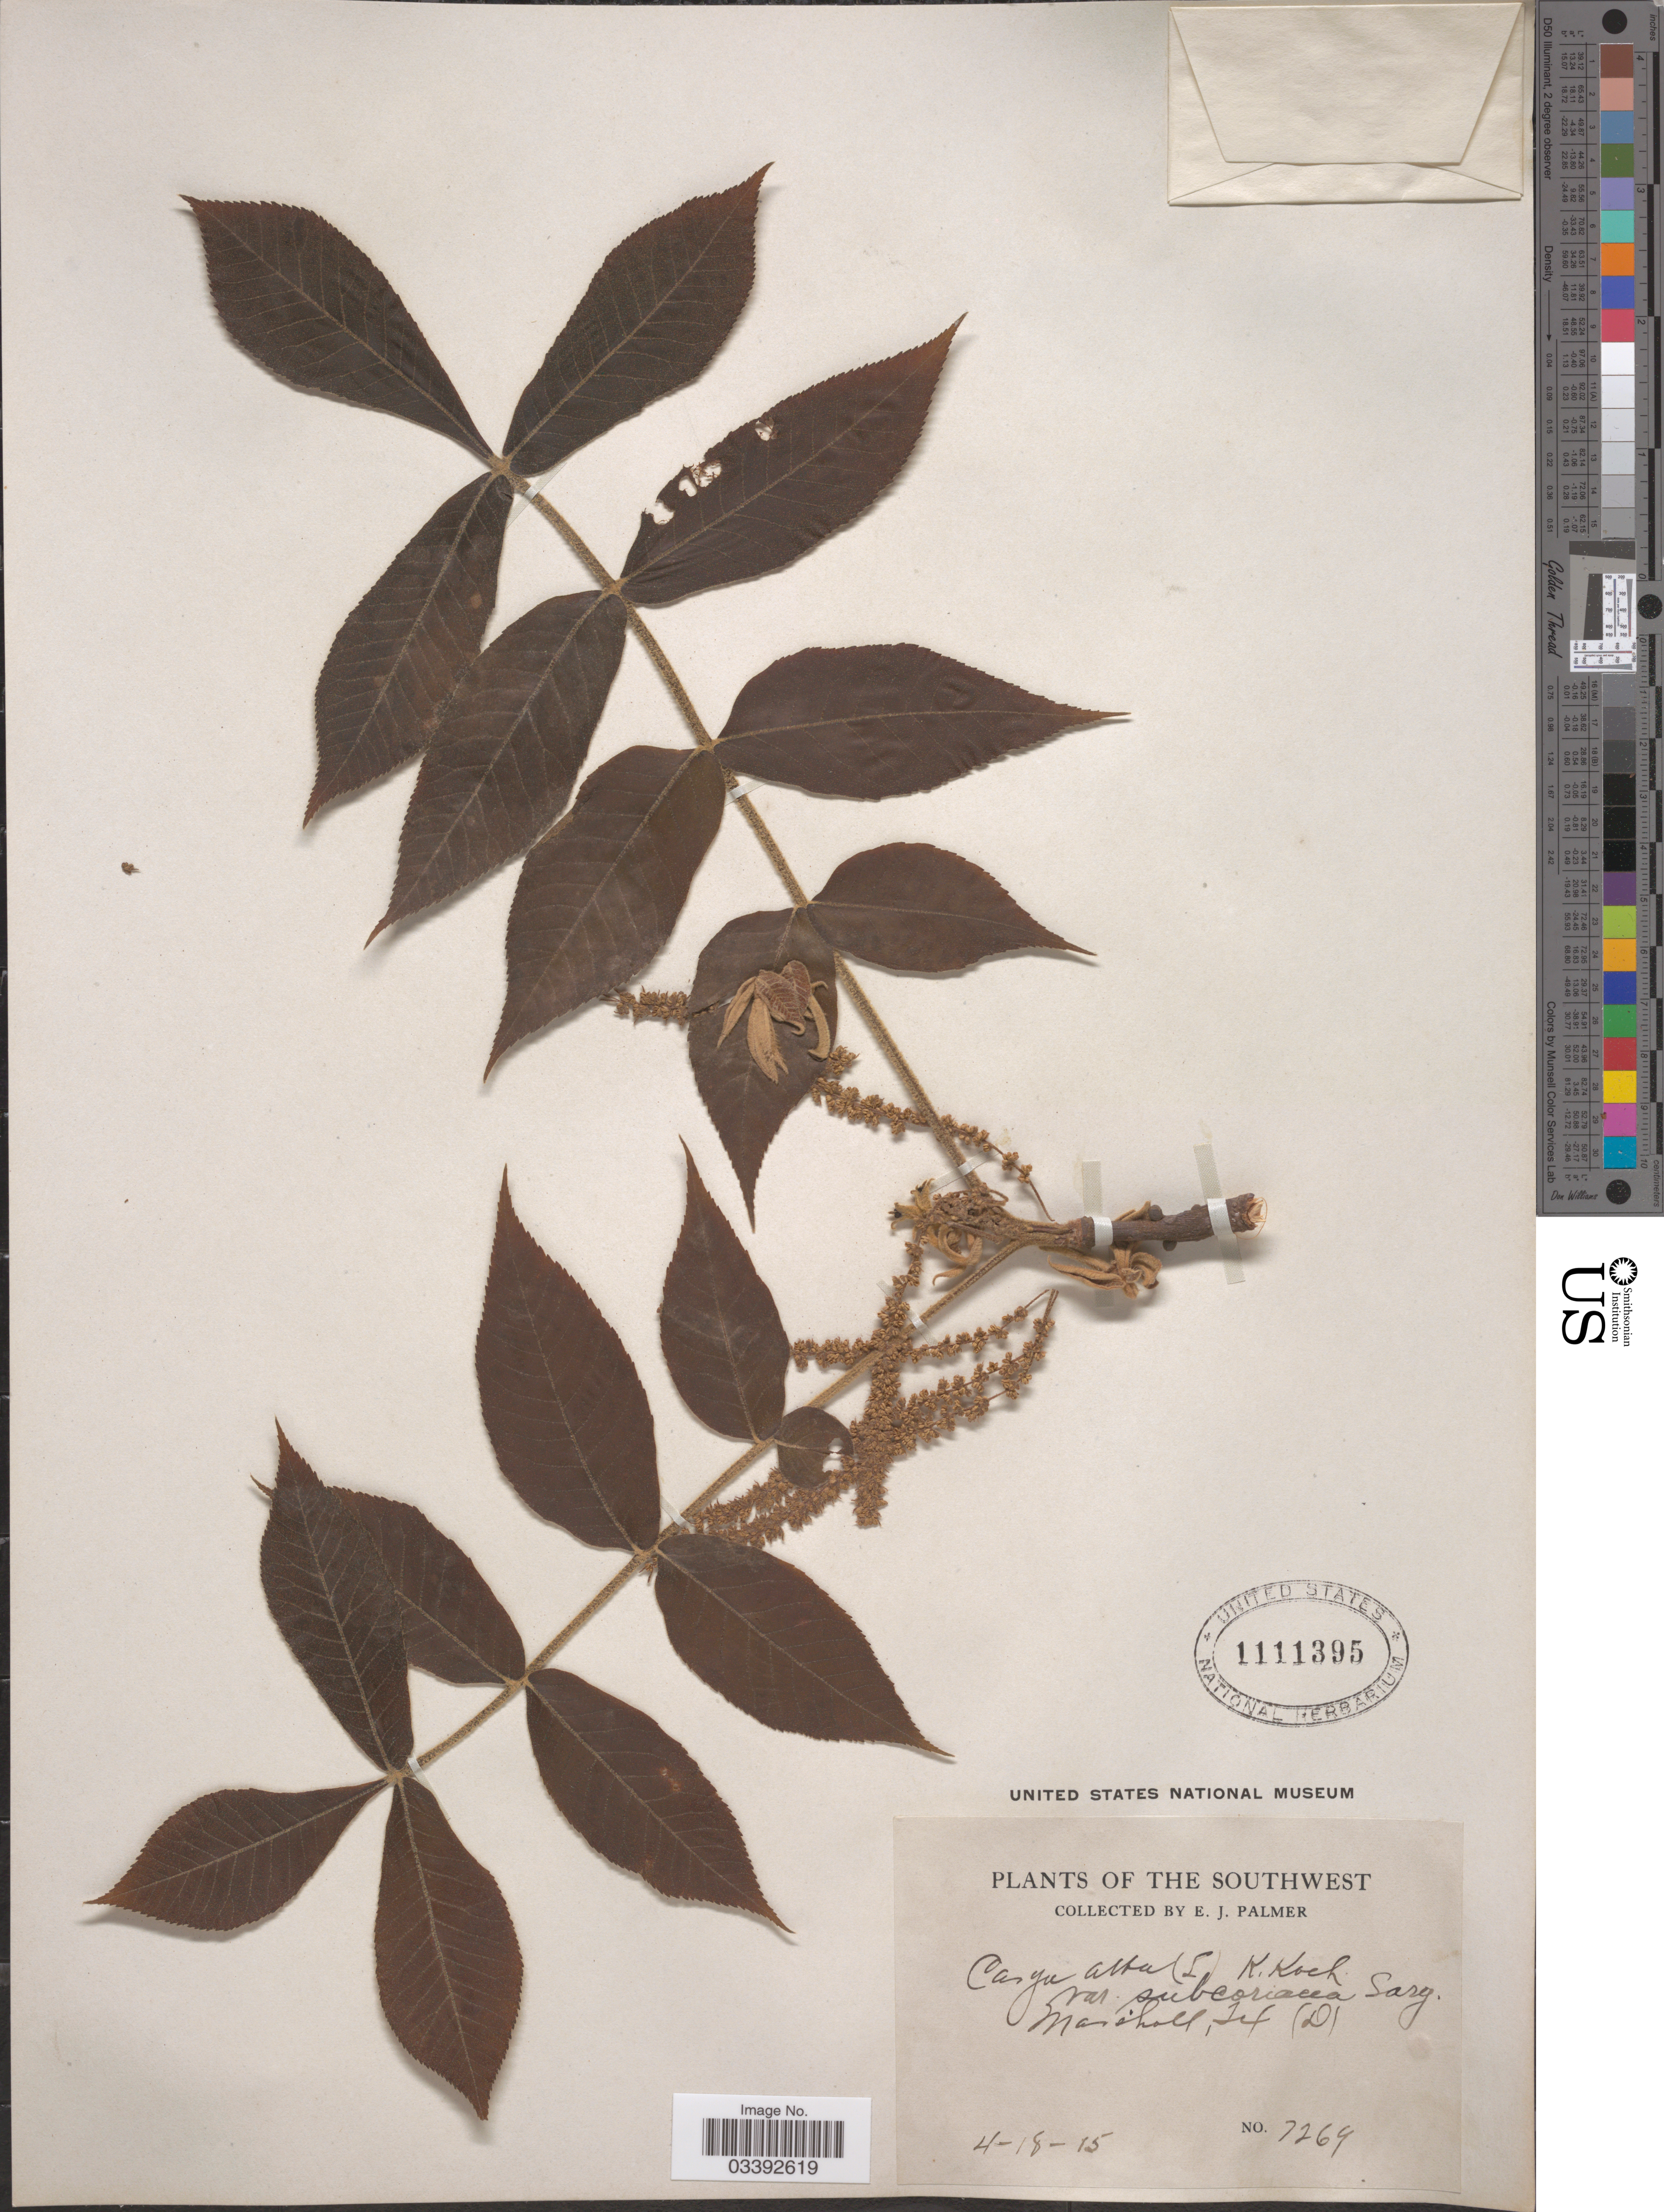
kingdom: Plantae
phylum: Tracheophyta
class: Magnoliopsida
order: Fagales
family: Juglandaceae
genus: Carya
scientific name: Carya tomentosa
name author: (Lam.) Nutt.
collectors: E. J. Palmer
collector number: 7269*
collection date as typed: Transcribed d/m/y: 18/4/15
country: United States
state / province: Texas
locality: The Southwest. Marshall.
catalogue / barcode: US 1111395